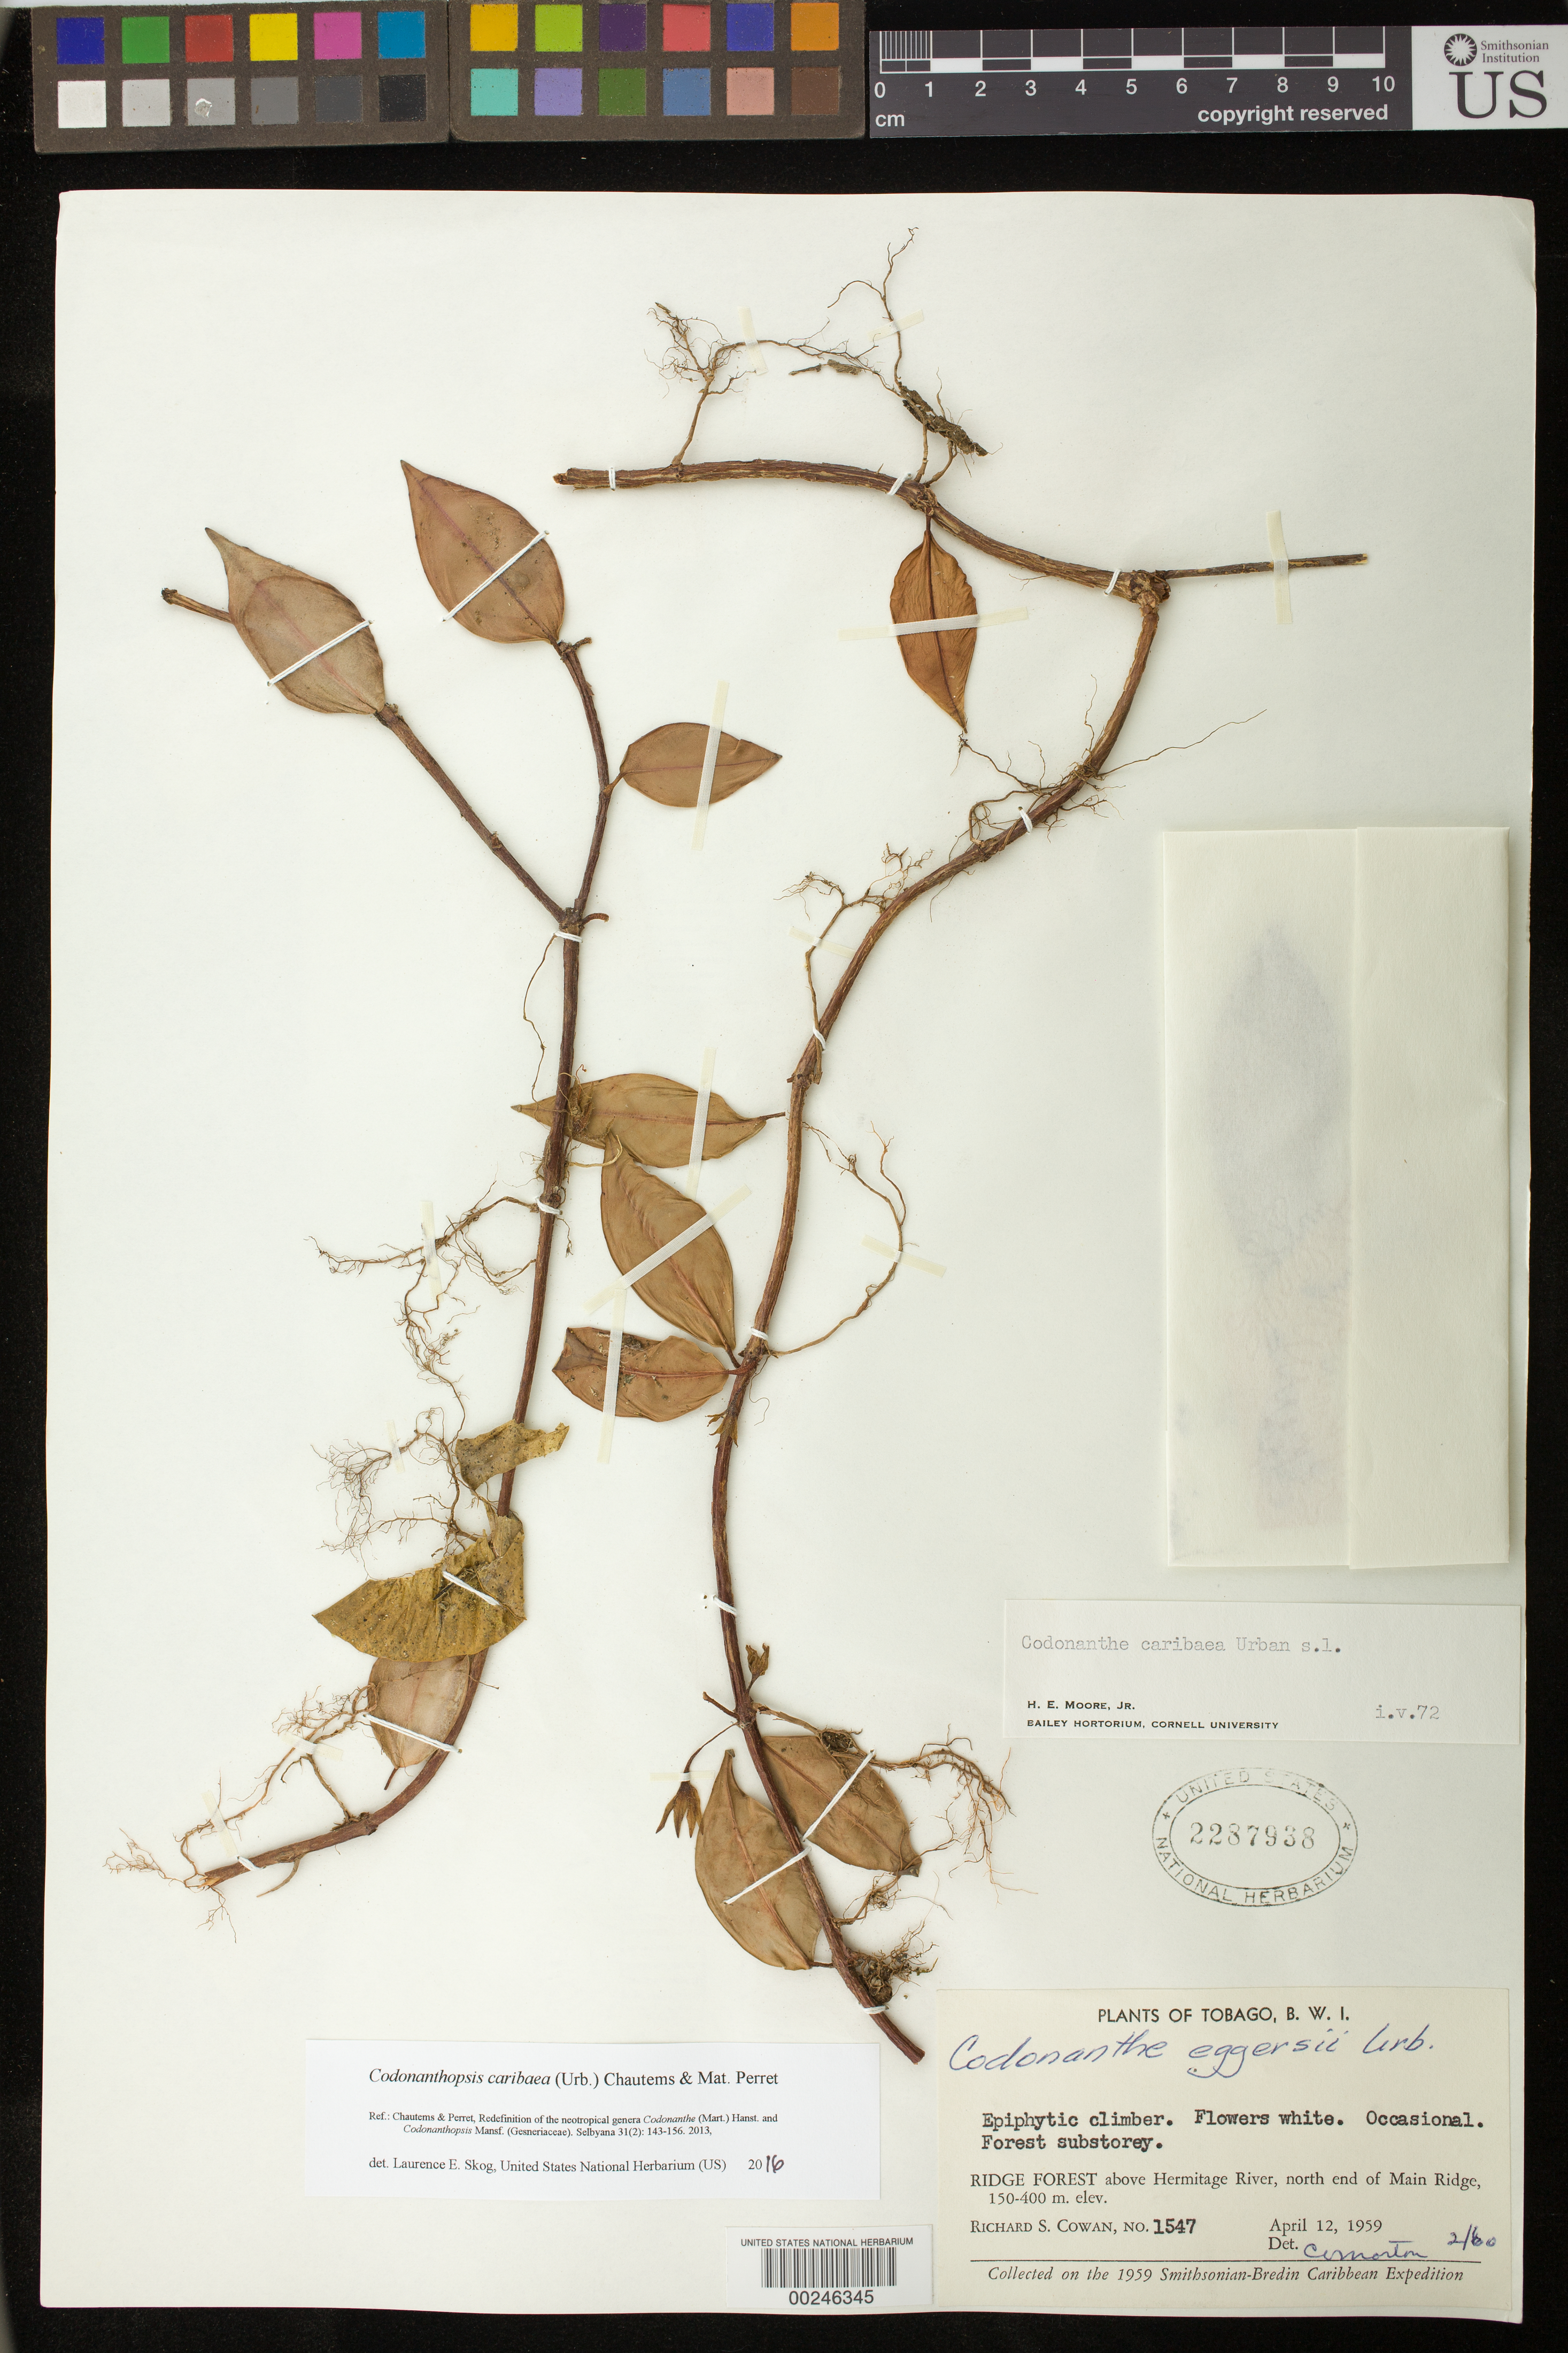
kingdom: Plantae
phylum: Tracheophyta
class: Magnoliopsida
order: Lamiales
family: Gesneriaceae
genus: Codonanthopsis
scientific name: Codonanthopsis caribaea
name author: (Urb.) Chautems & Mat.Perret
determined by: Skog, Laurence E.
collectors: R. S. Cowan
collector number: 1547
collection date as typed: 12 Apr 1959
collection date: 1959-04-12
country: Trinidad and Tobago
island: Tobago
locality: Ridge forest above hermitage river, north end of main ridge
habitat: Ridge forest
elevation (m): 150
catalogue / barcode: US 2287938